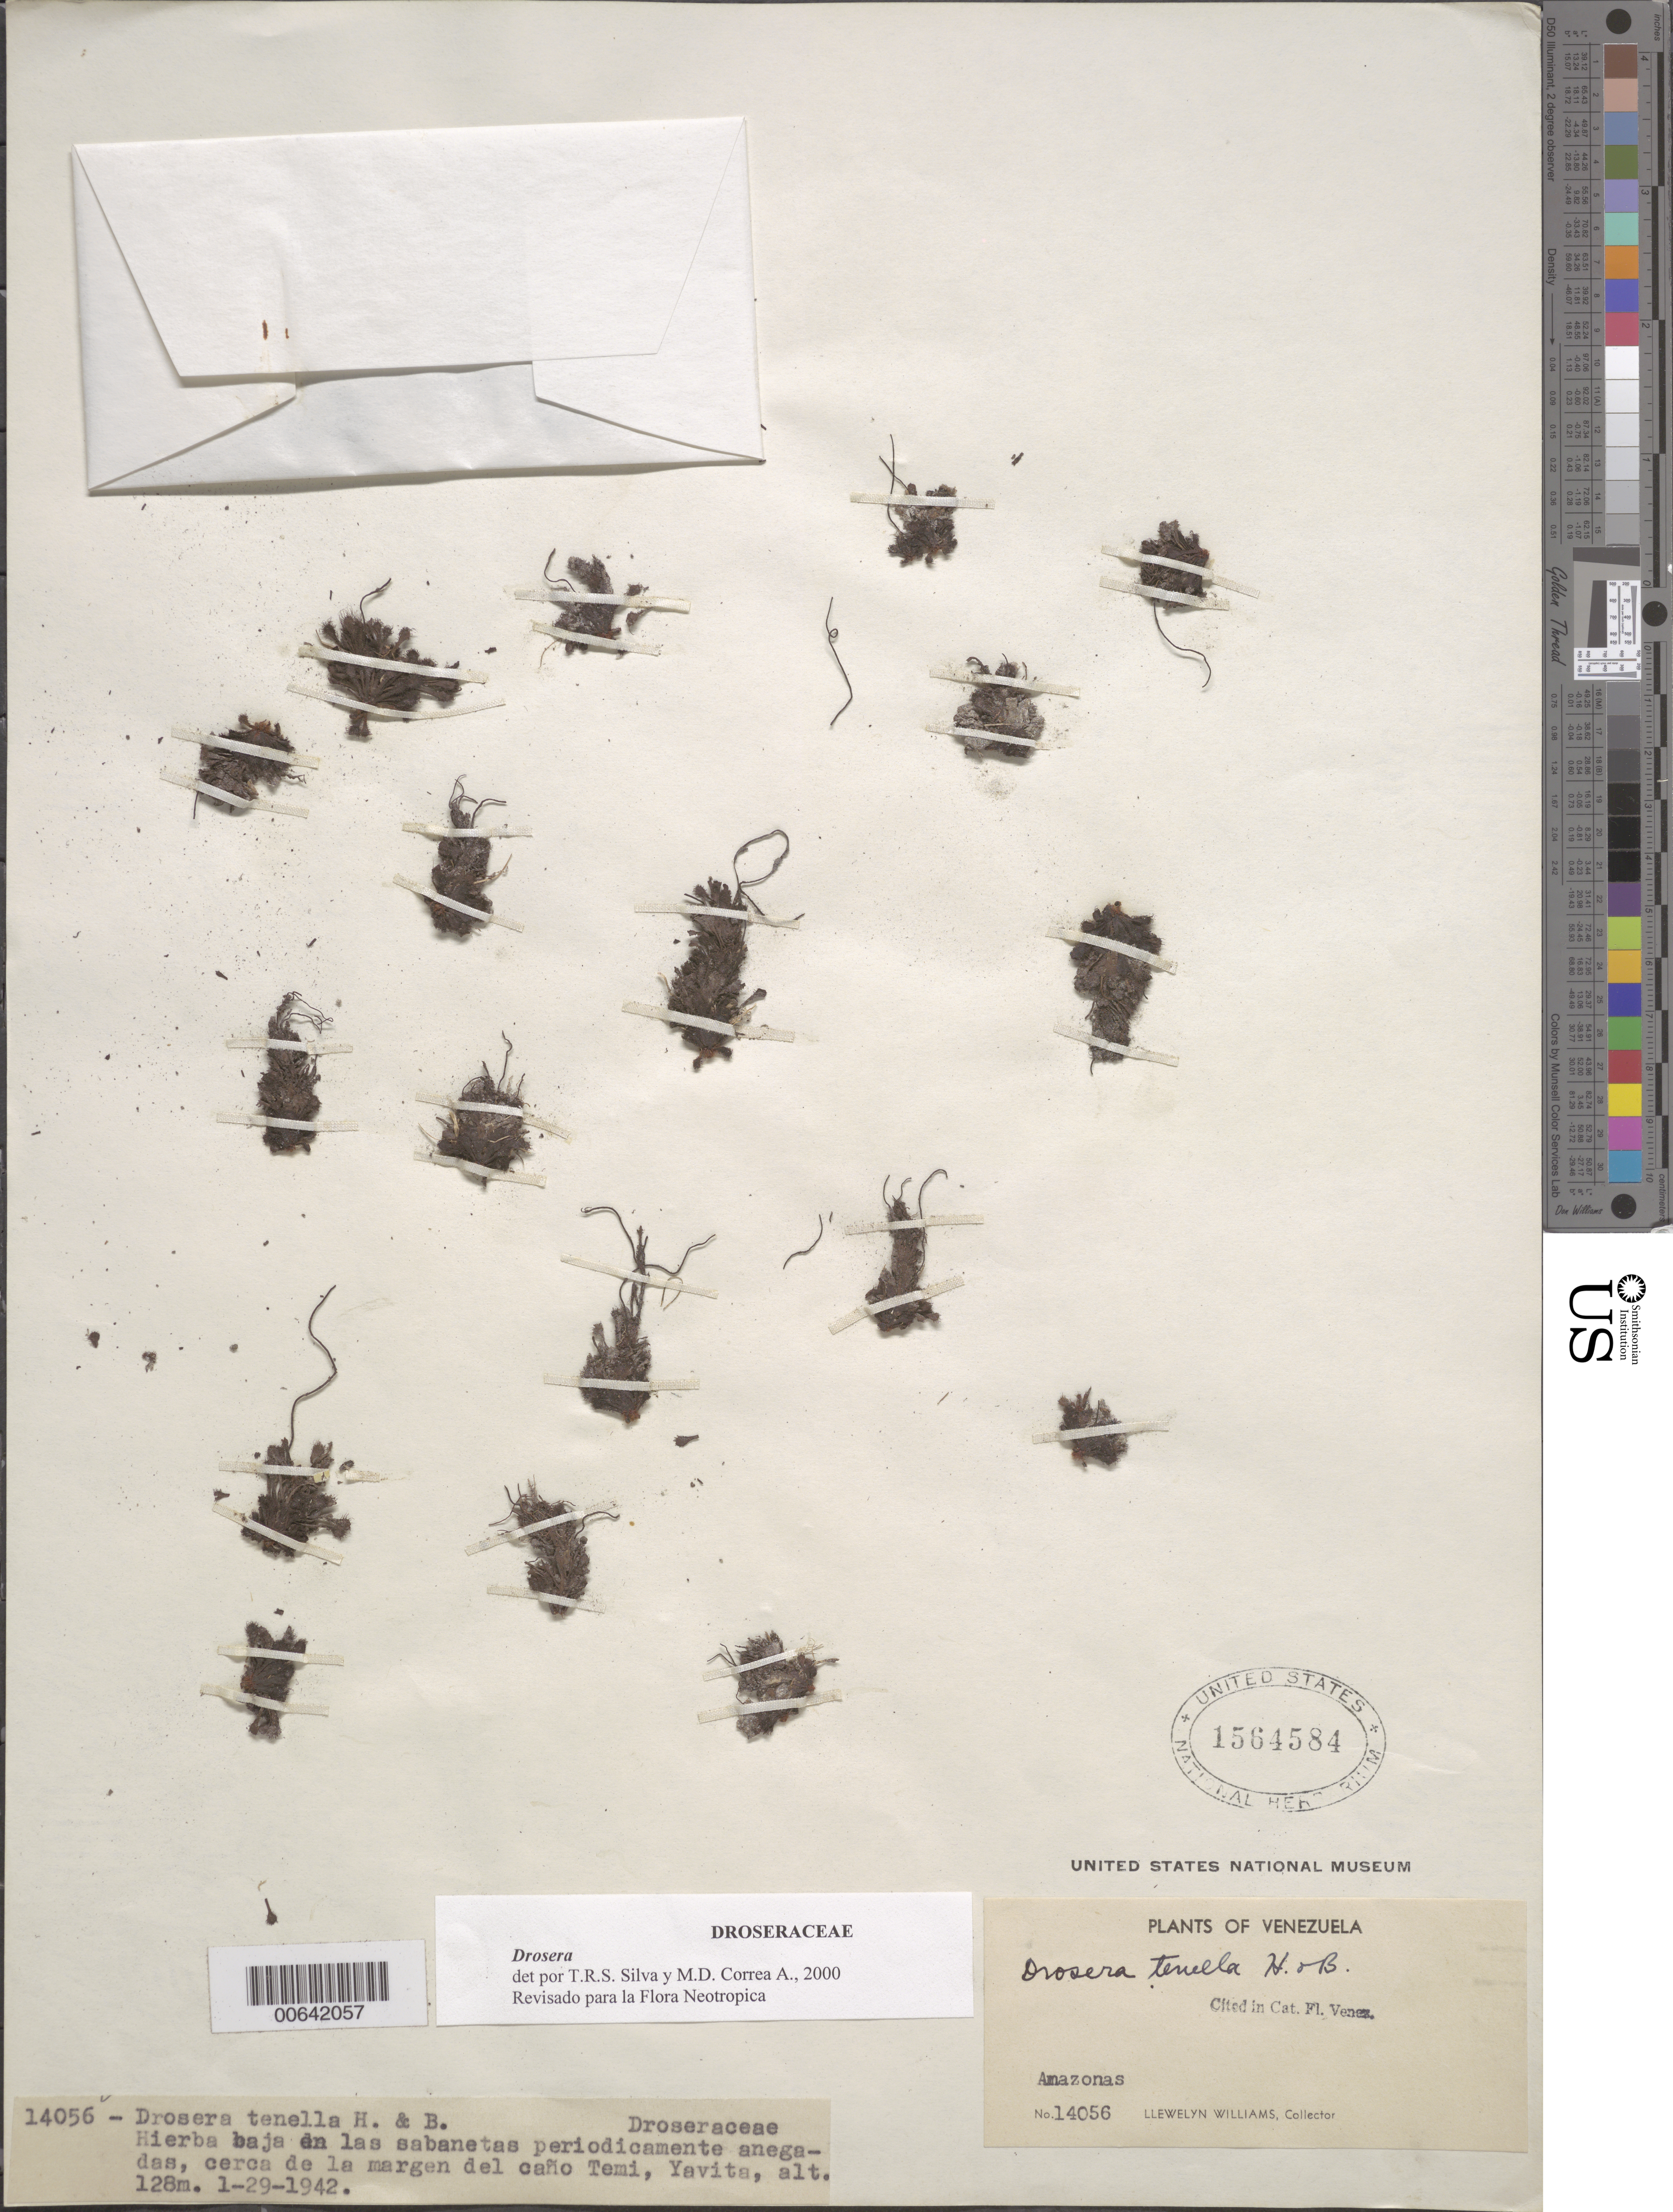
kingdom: Plantae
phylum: Tracheophyta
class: Magnoliopsida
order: Caryophyllales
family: Droseraceae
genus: Drosera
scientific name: Drosera sp.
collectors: Ll. Williams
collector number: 14056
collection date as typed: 29 Jan 1942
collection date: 1942-01-29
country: Venezuela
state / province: Amazonas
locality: Cerca de la margen del caño Temi, Yavita.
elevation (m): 128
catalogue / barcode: US 1564584